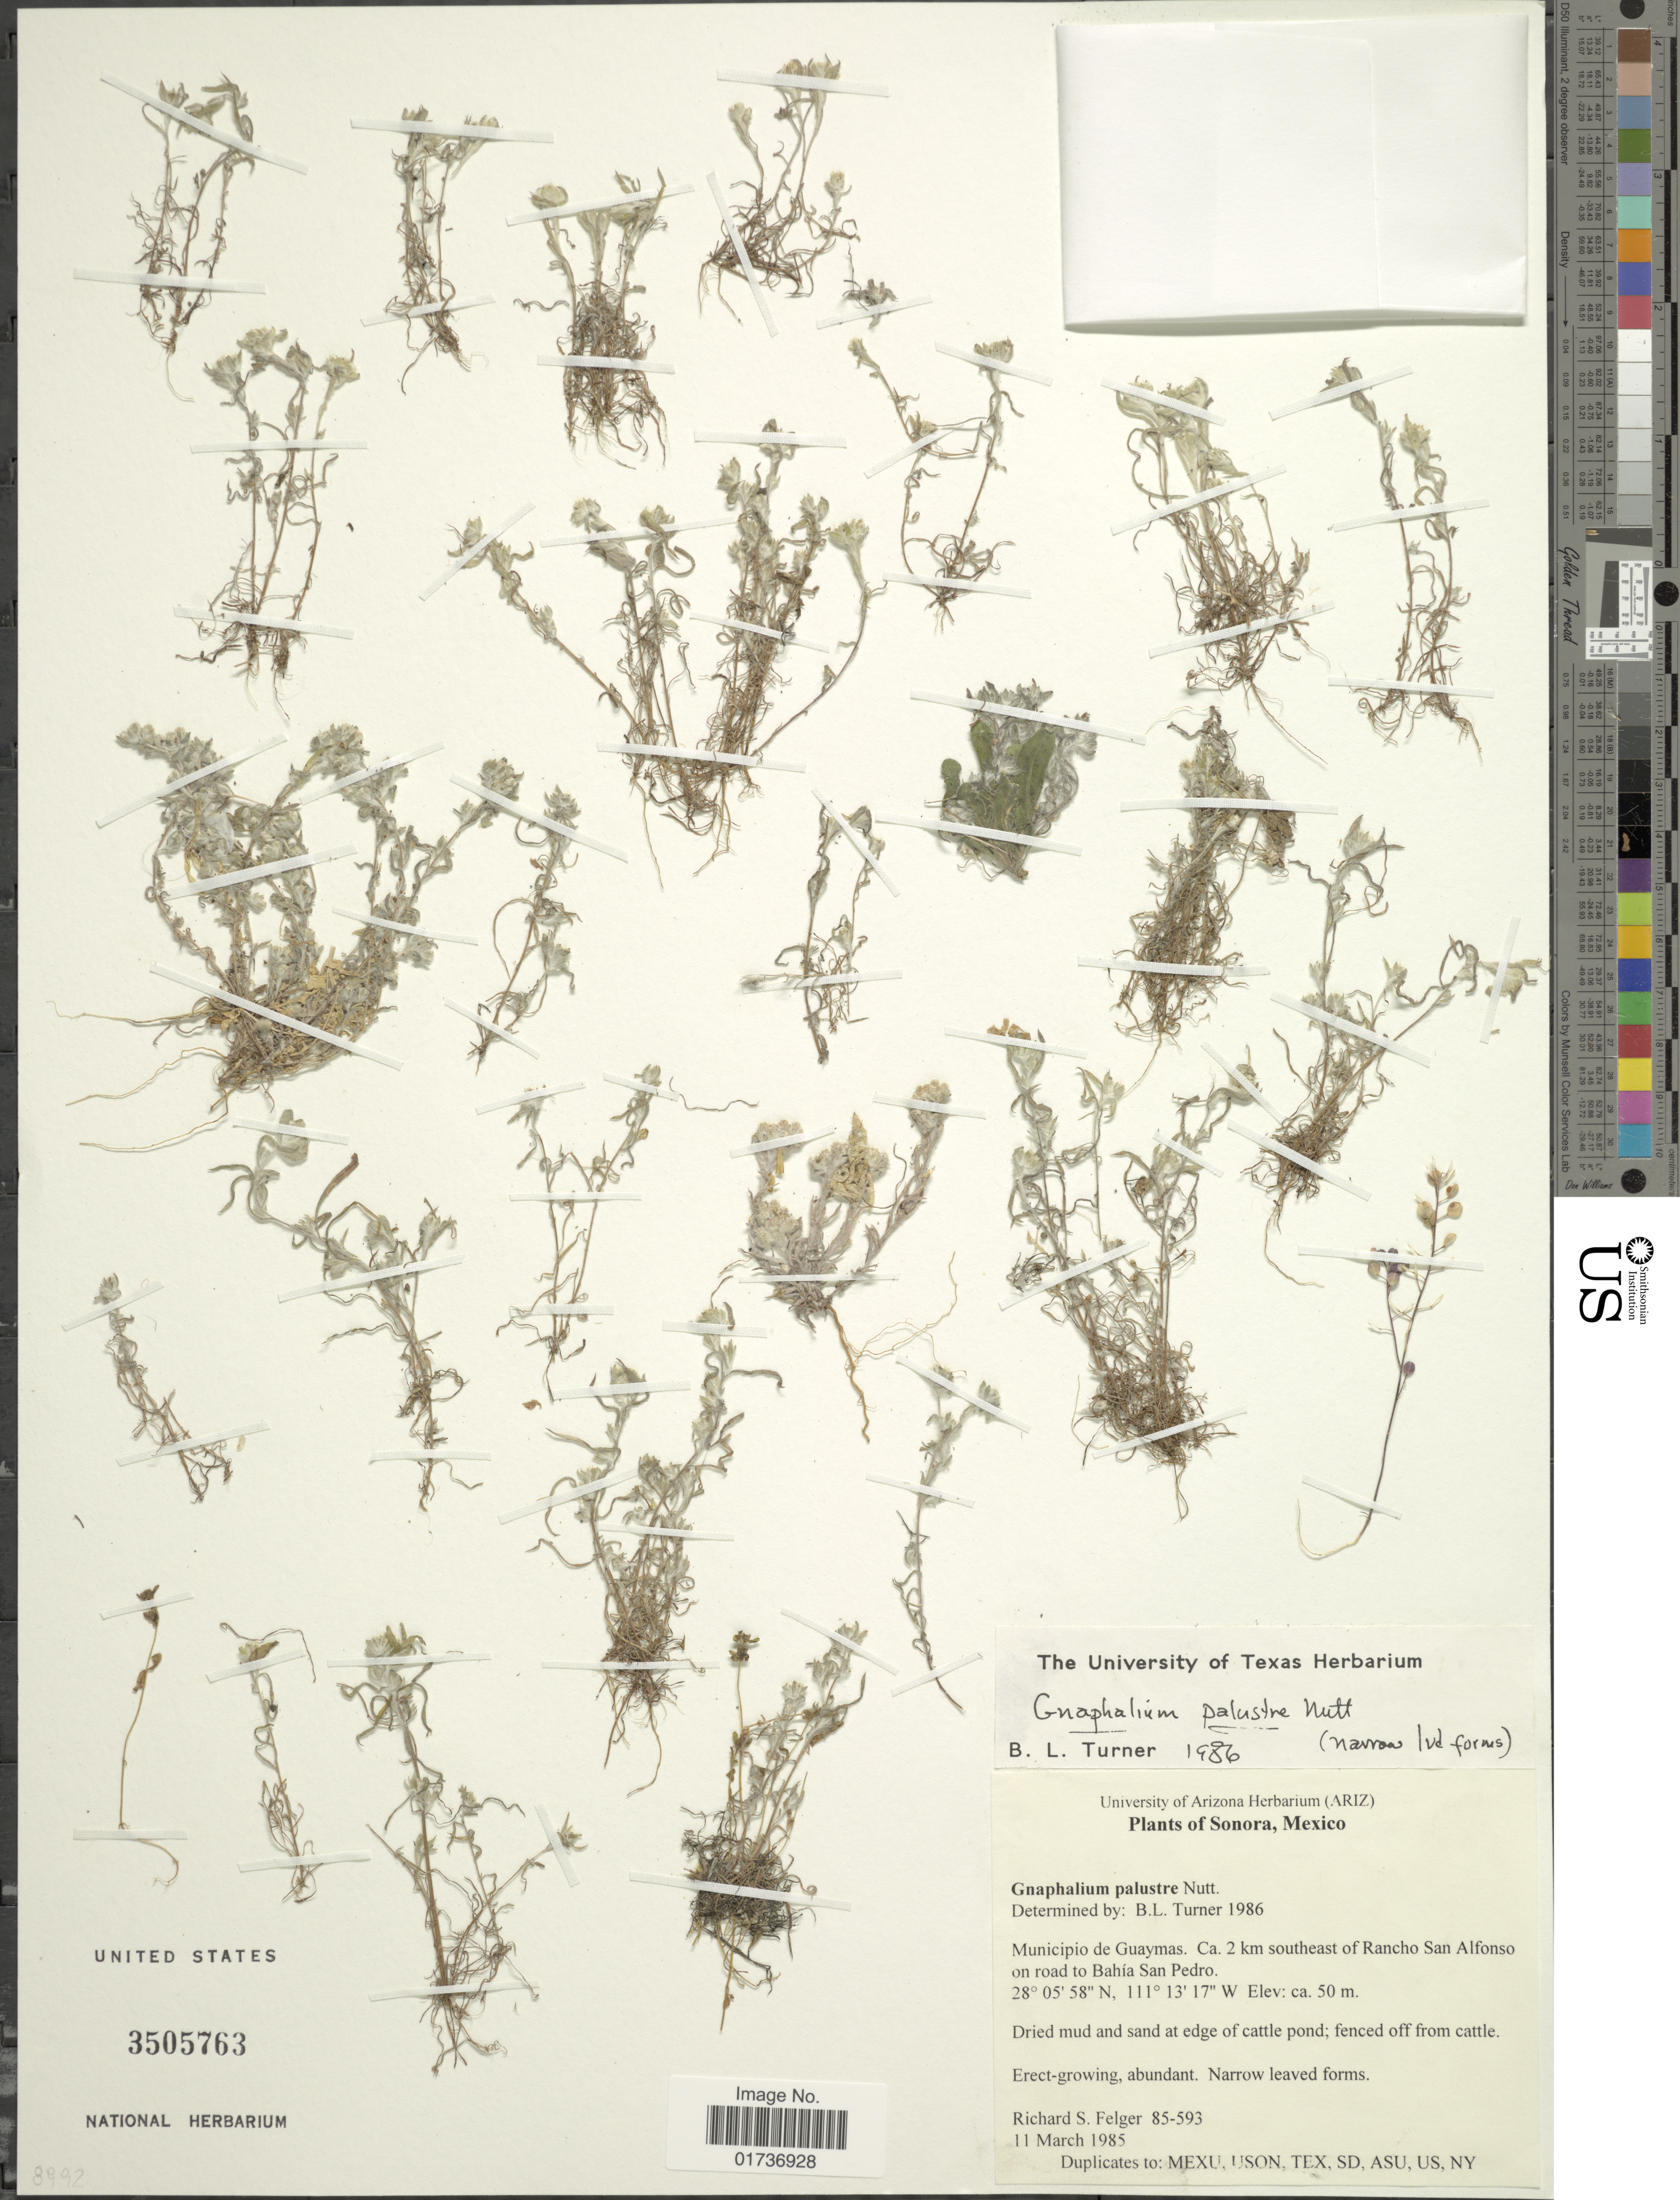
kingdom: Plantae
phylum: Tracheophyta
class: Magnoliopsida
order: Asterales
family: Asteraceae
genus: Gnaphalium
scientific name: Gnaphalium palustre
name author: Nutt.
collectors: R. S. Felger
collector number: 85-593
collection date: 1985-03-11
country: Mexico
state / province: Sonora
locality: Municipio de Guaymas. Ca. 2 km southeast of Rancho San Alfonso on road to Bahía San Pedro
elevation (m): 50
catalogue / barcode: US 3505763